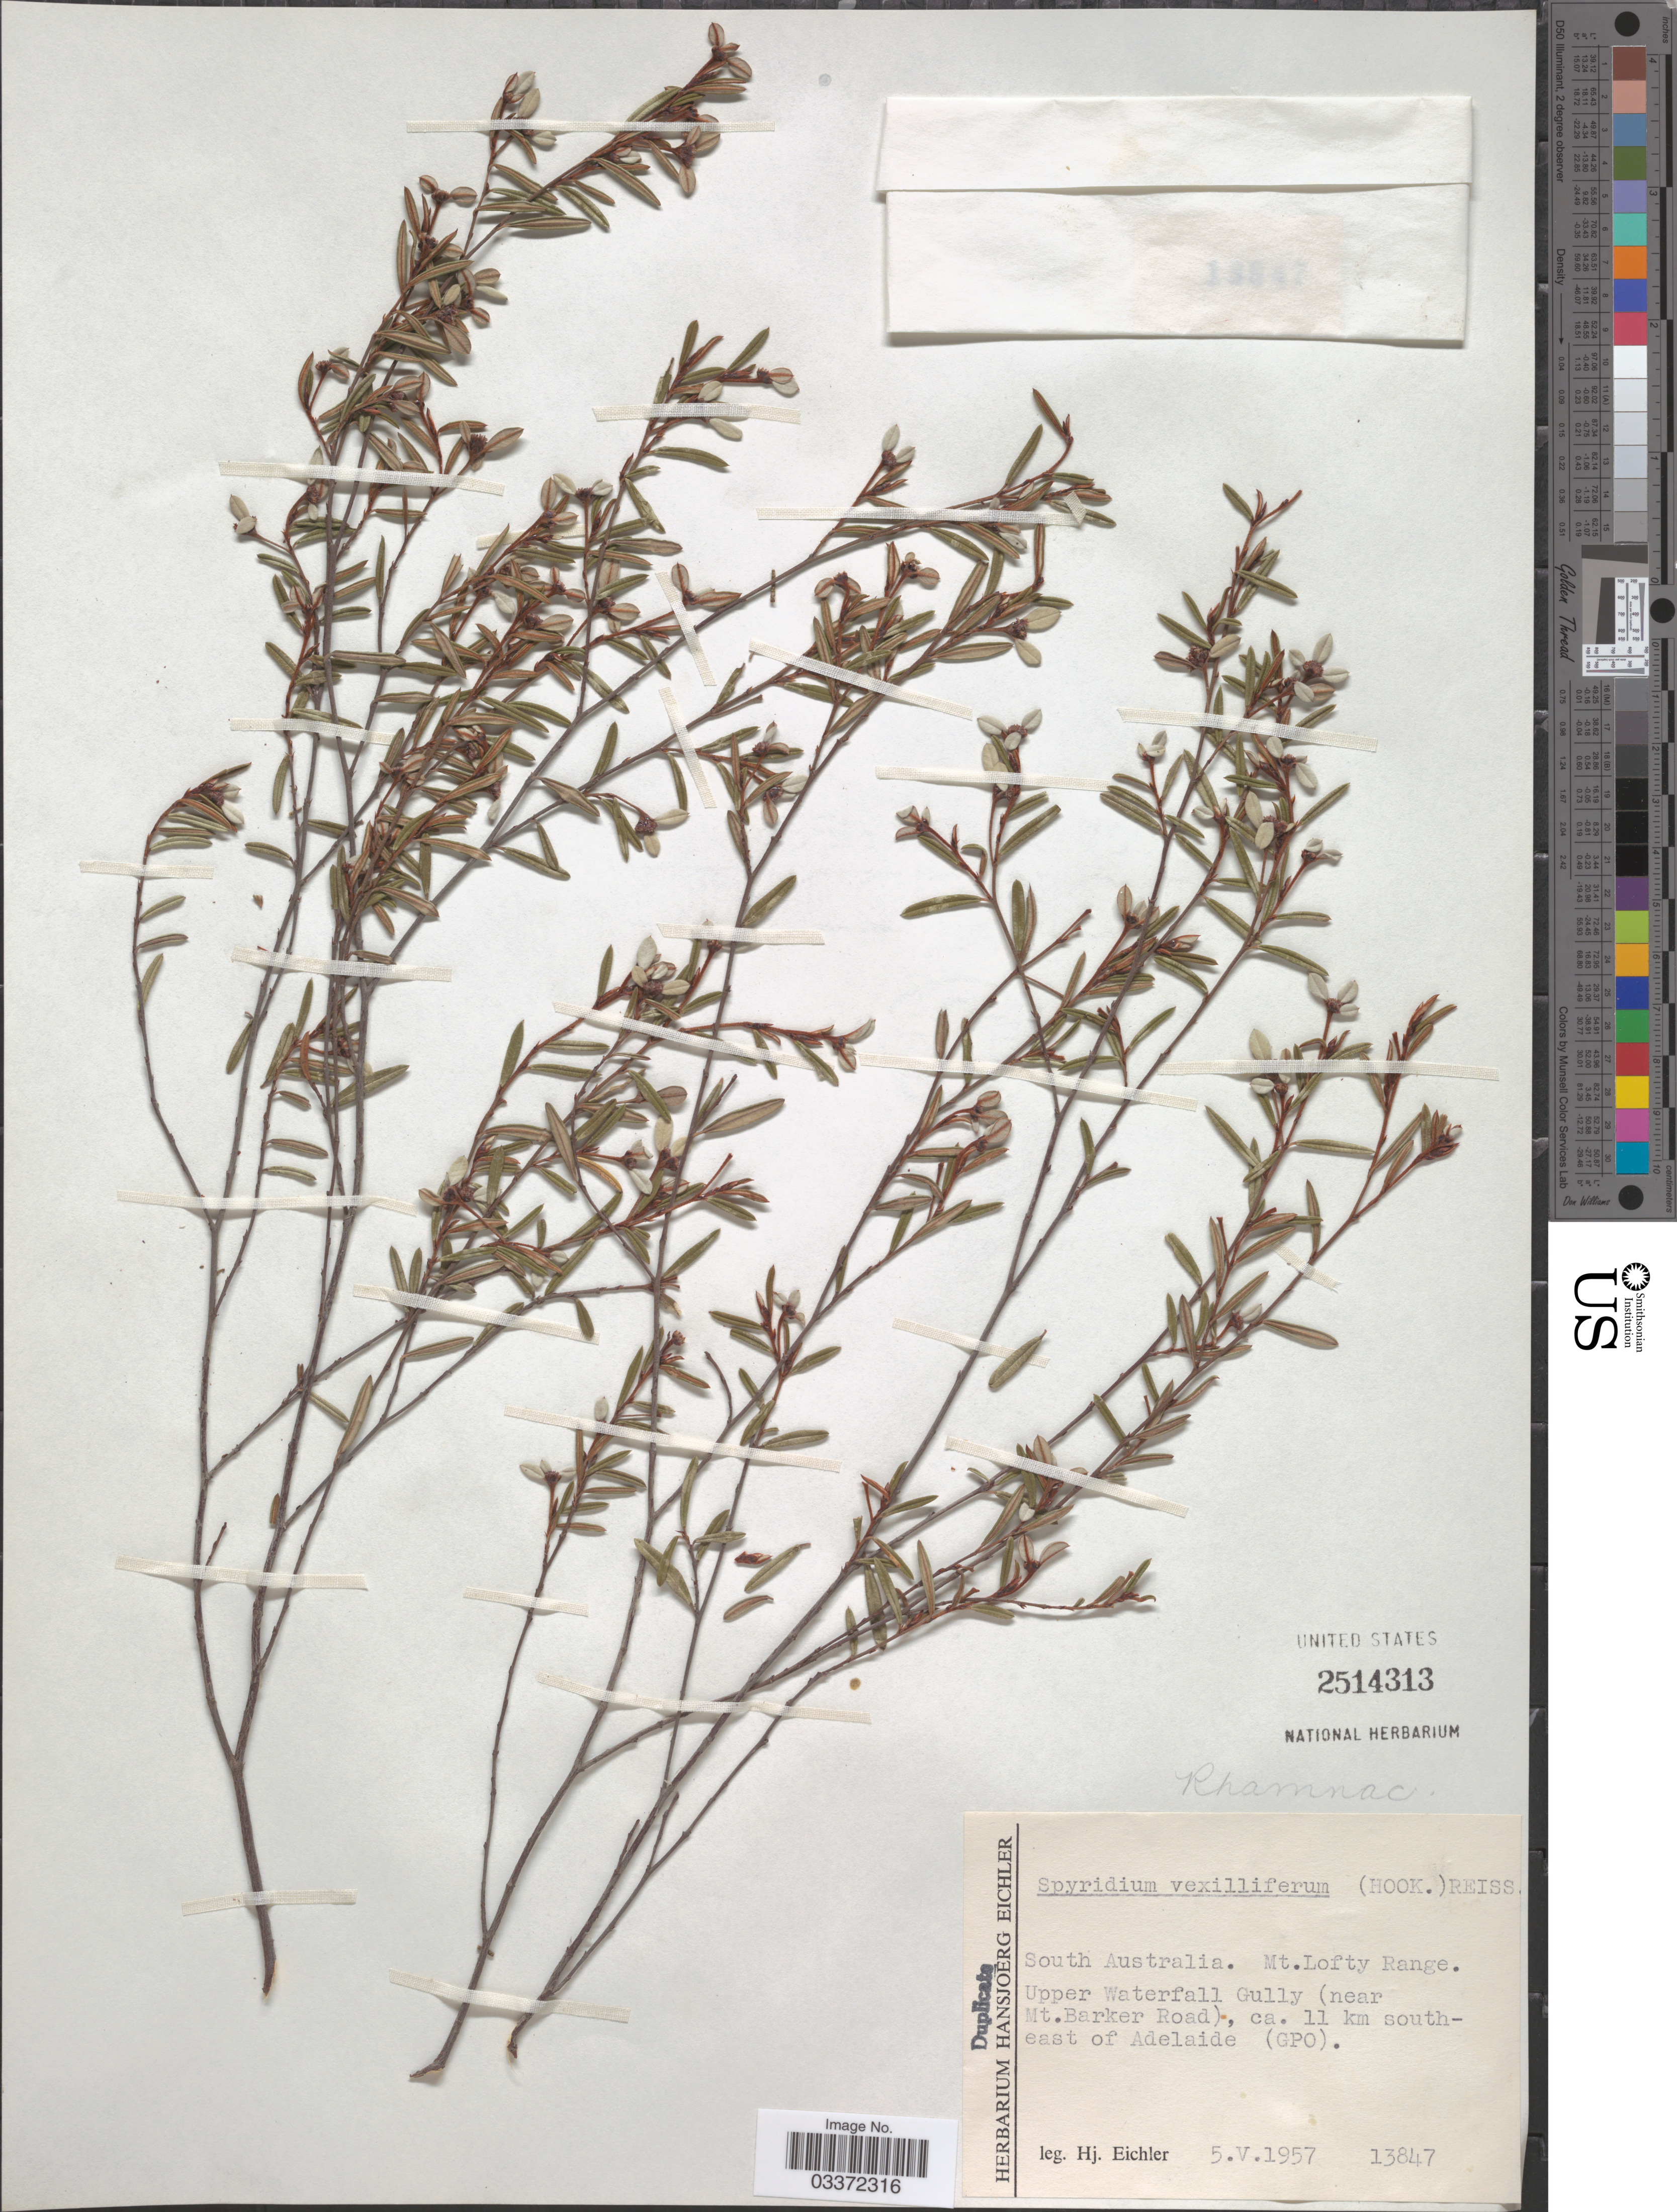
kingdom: Plantae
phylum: Tracheophyta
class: Magnoliopsida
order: Rosales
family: Rhamnaceae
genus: Spyridium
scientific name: Spyridium vexilliferum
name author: Reissek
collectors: H. Eichler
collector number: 13847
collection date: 1957-05-05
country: Australia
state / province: South Australia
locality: Mt. Lofty Range. Upper Waterfall Gully (near Mt. Barker Road), ca. 11 km southeast of Adelaide (GPO).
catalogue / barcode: US 2514313